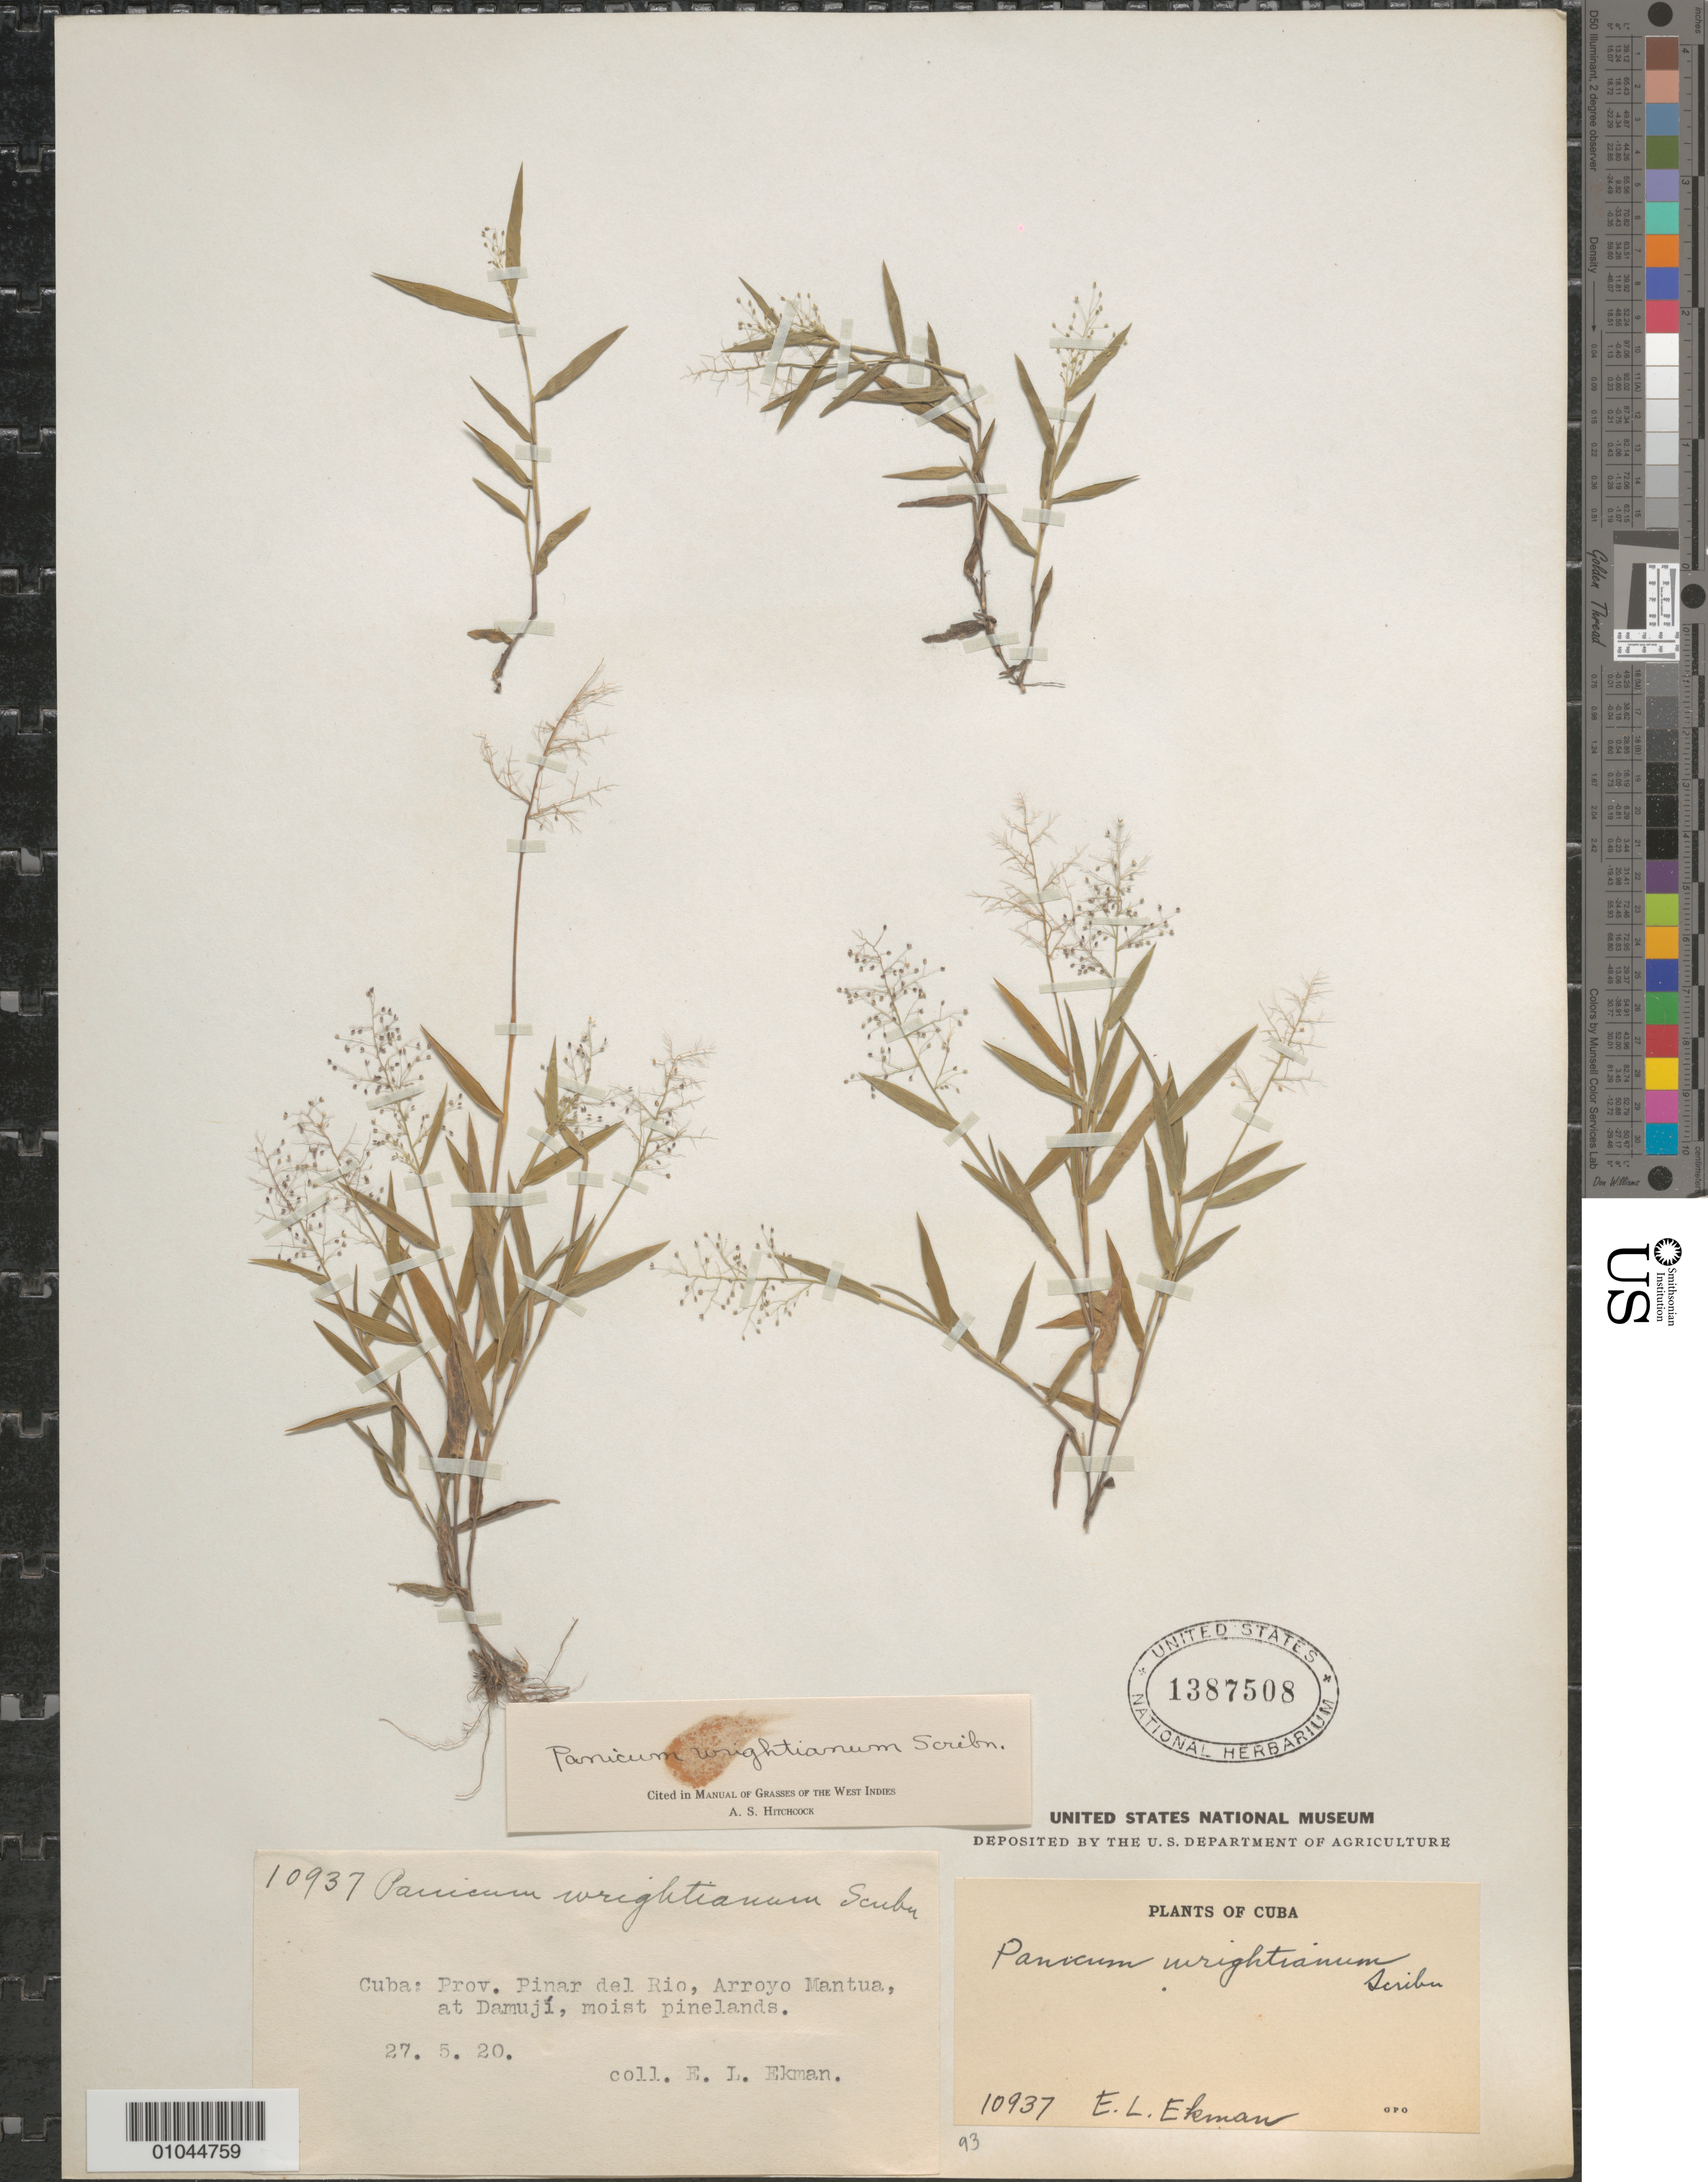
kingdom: Plantae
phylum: Tracheophyta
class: Liliopsida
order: Poales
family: Poaceae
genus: Dichanthelium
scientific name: Dichanthelium wrightianum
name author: (Scribn.) Freckmann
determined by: Naczi, R. F. C.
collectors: E. L. Ekman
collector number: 10937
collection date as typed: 27 May 1920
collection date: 1920-05-27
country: Cuba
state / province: Pinar del Rio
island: Cuba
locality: Arroyo Mantua at Damuji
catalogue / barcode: US 1387508